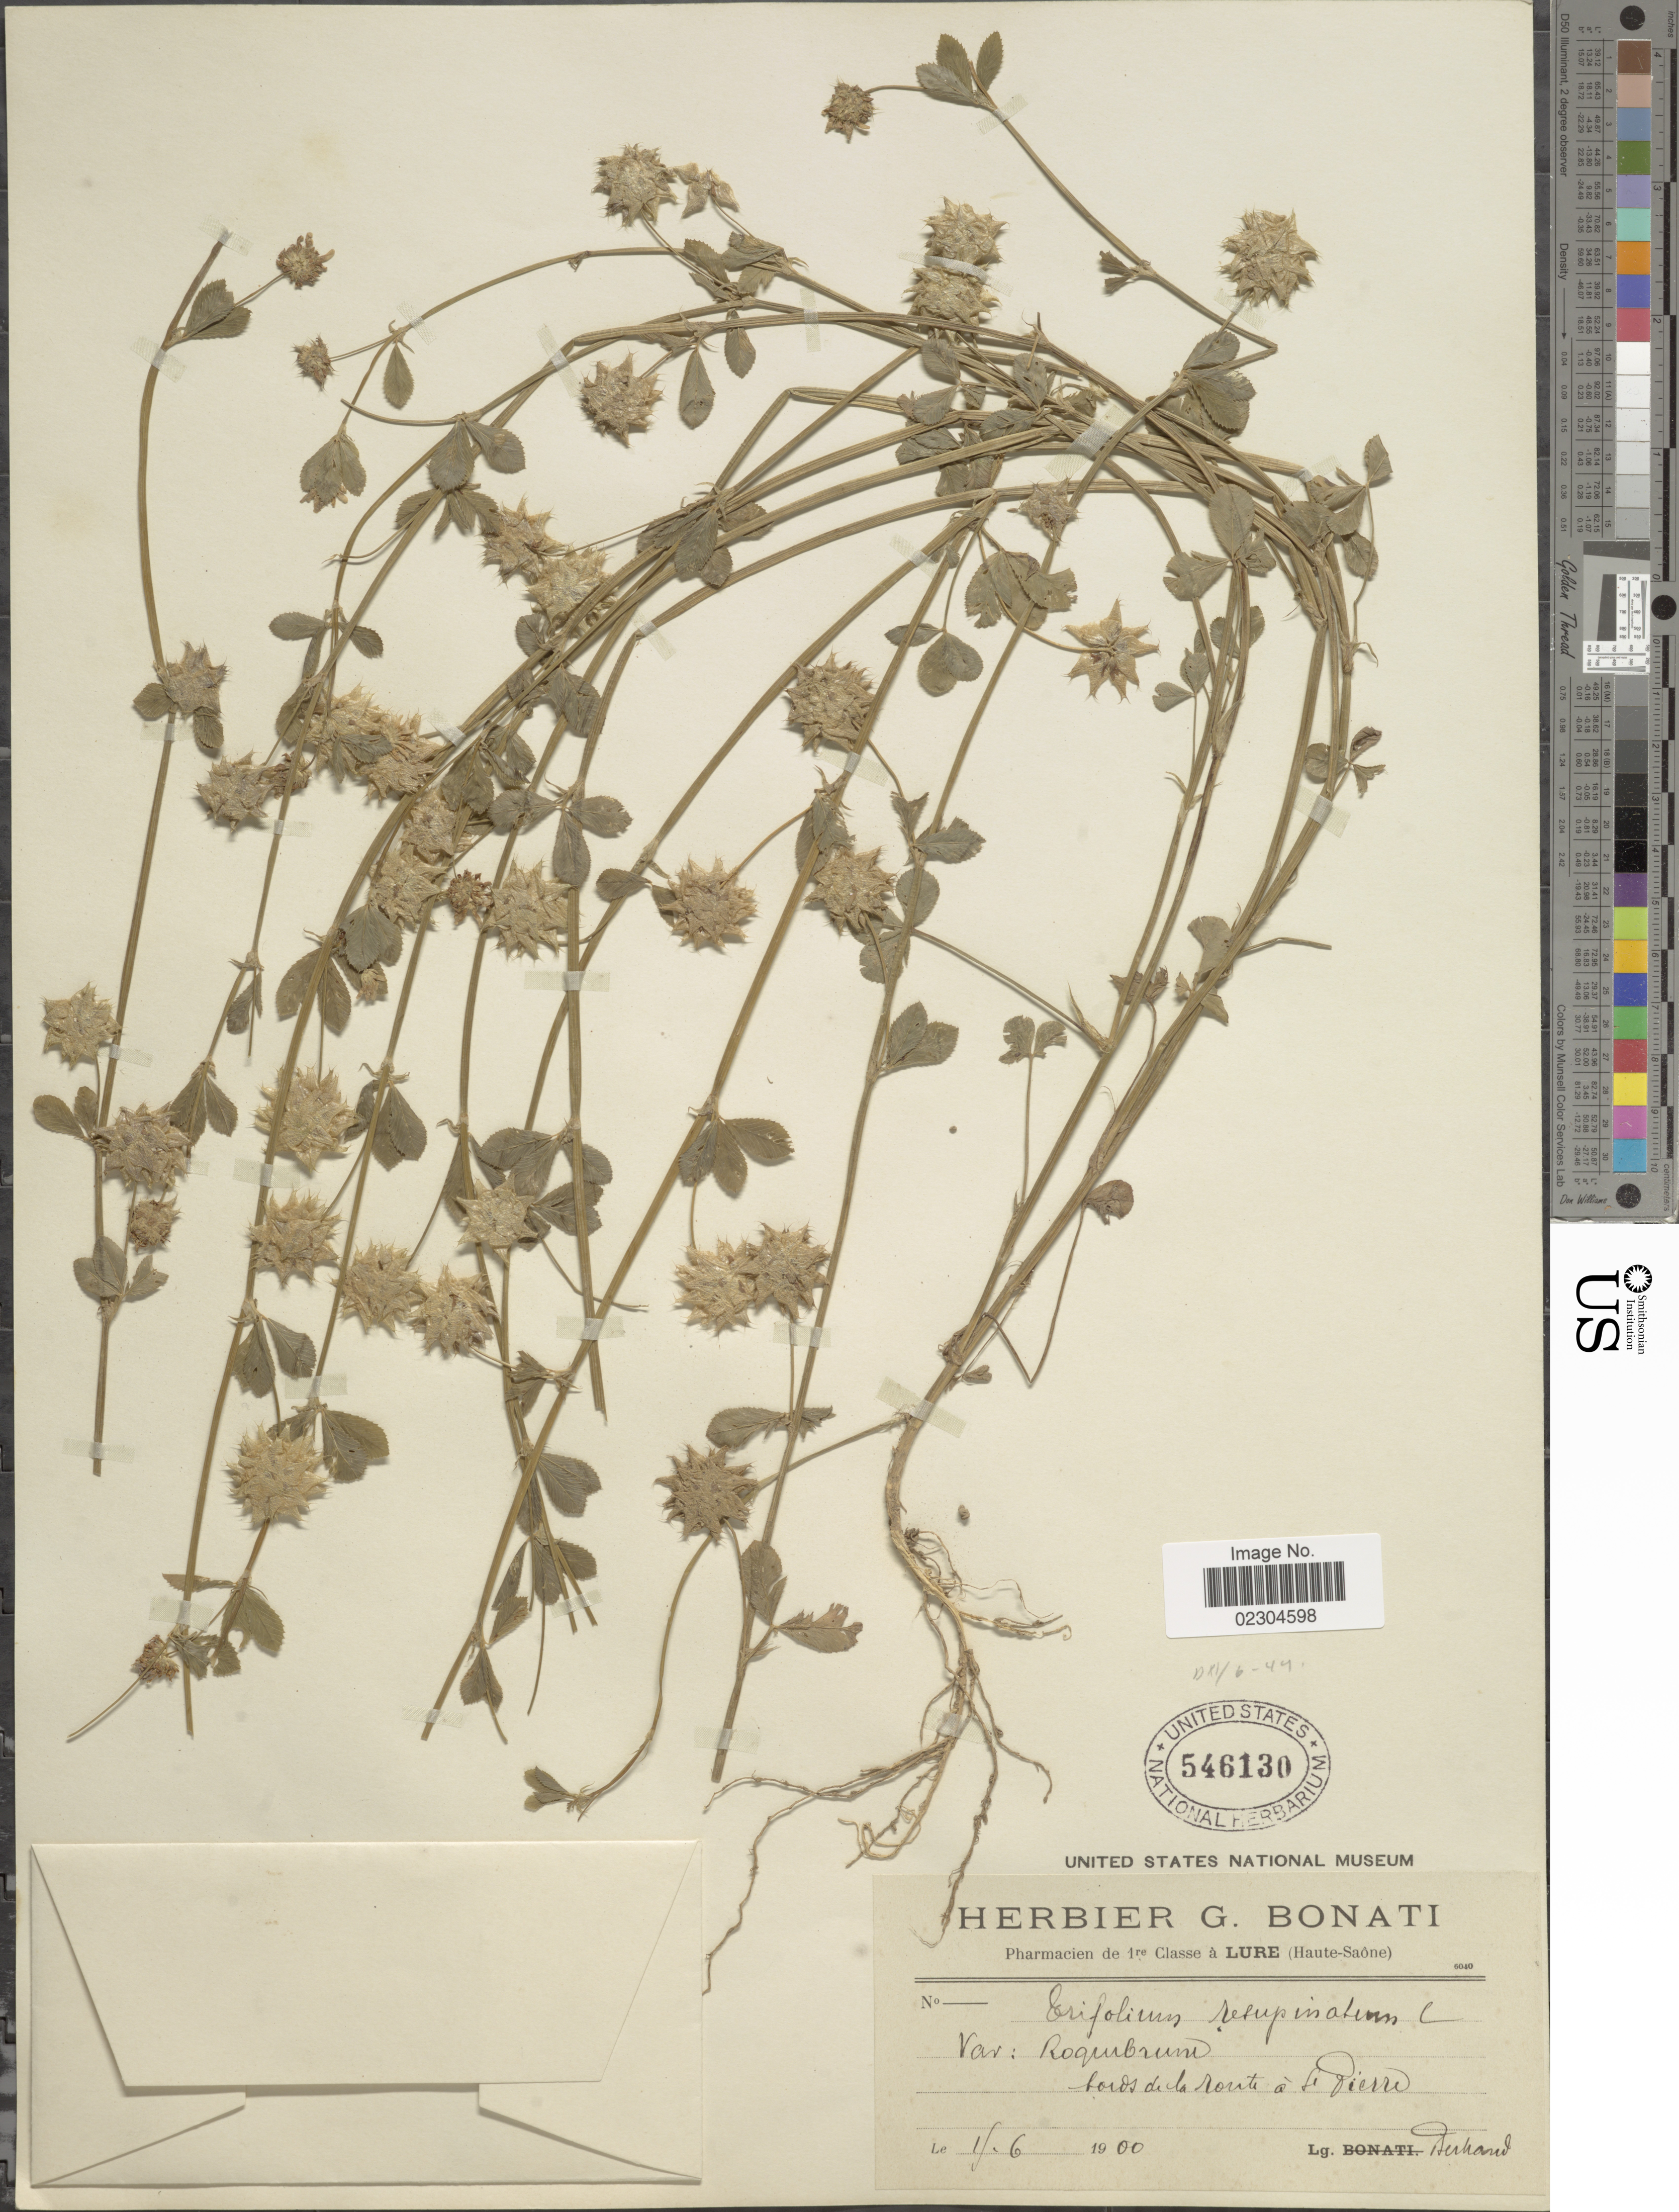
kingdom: Plantae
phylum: Tracheophyta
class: Magnoliopsida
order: Fabales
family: Fabaceae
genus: Trifolium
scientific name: Trifolium resupinatum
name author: L.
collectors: C. Bertrand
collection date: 1900-06-04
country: France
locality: Var: Roquebrum bords de la routel a L'Dierre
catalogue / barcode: US 546130